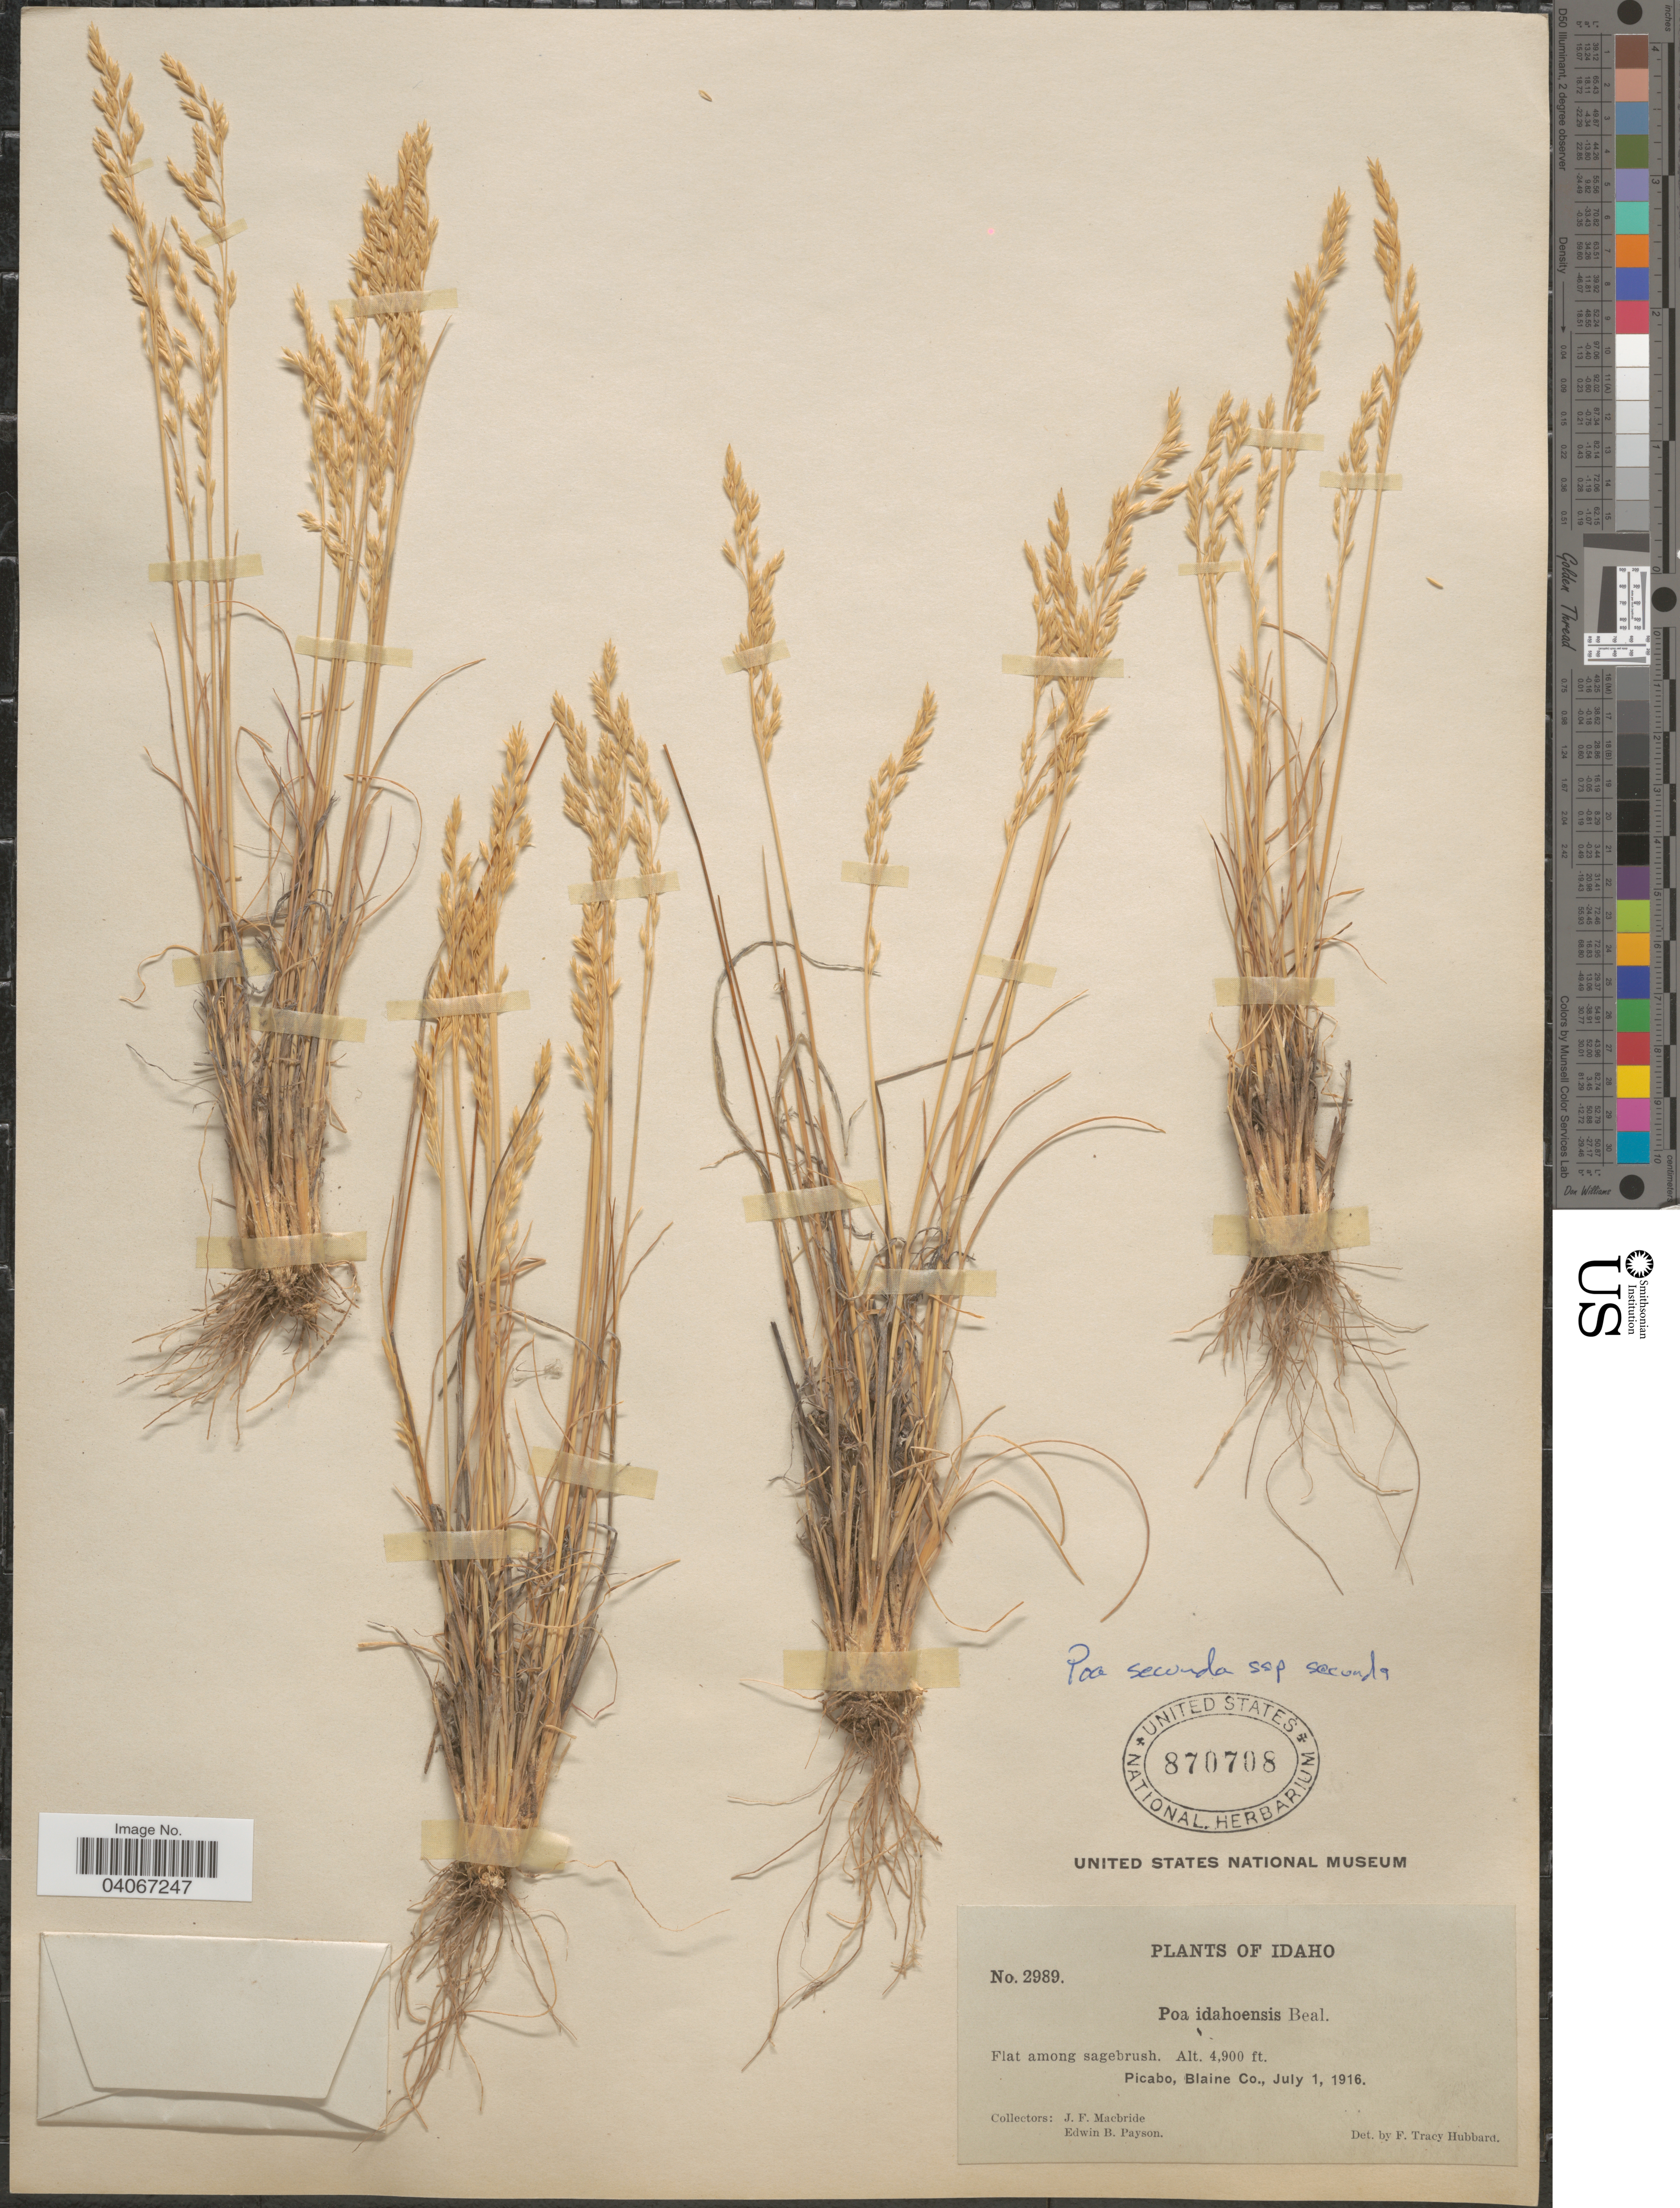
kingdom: Plantae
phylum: Tracheophyta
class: Liliopsida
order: Poales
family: Poaceae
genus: Poa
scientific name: Poa secunda subsp. secunda var. secunda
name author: J. Presl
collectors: J. F. Macbride & E. B. Payson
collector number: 2989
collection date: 1916-07-01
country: United States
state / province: Idaho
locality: Flat among sagebrush. Picabo, Blaine Co.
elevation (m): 1494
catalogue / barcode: US 870708